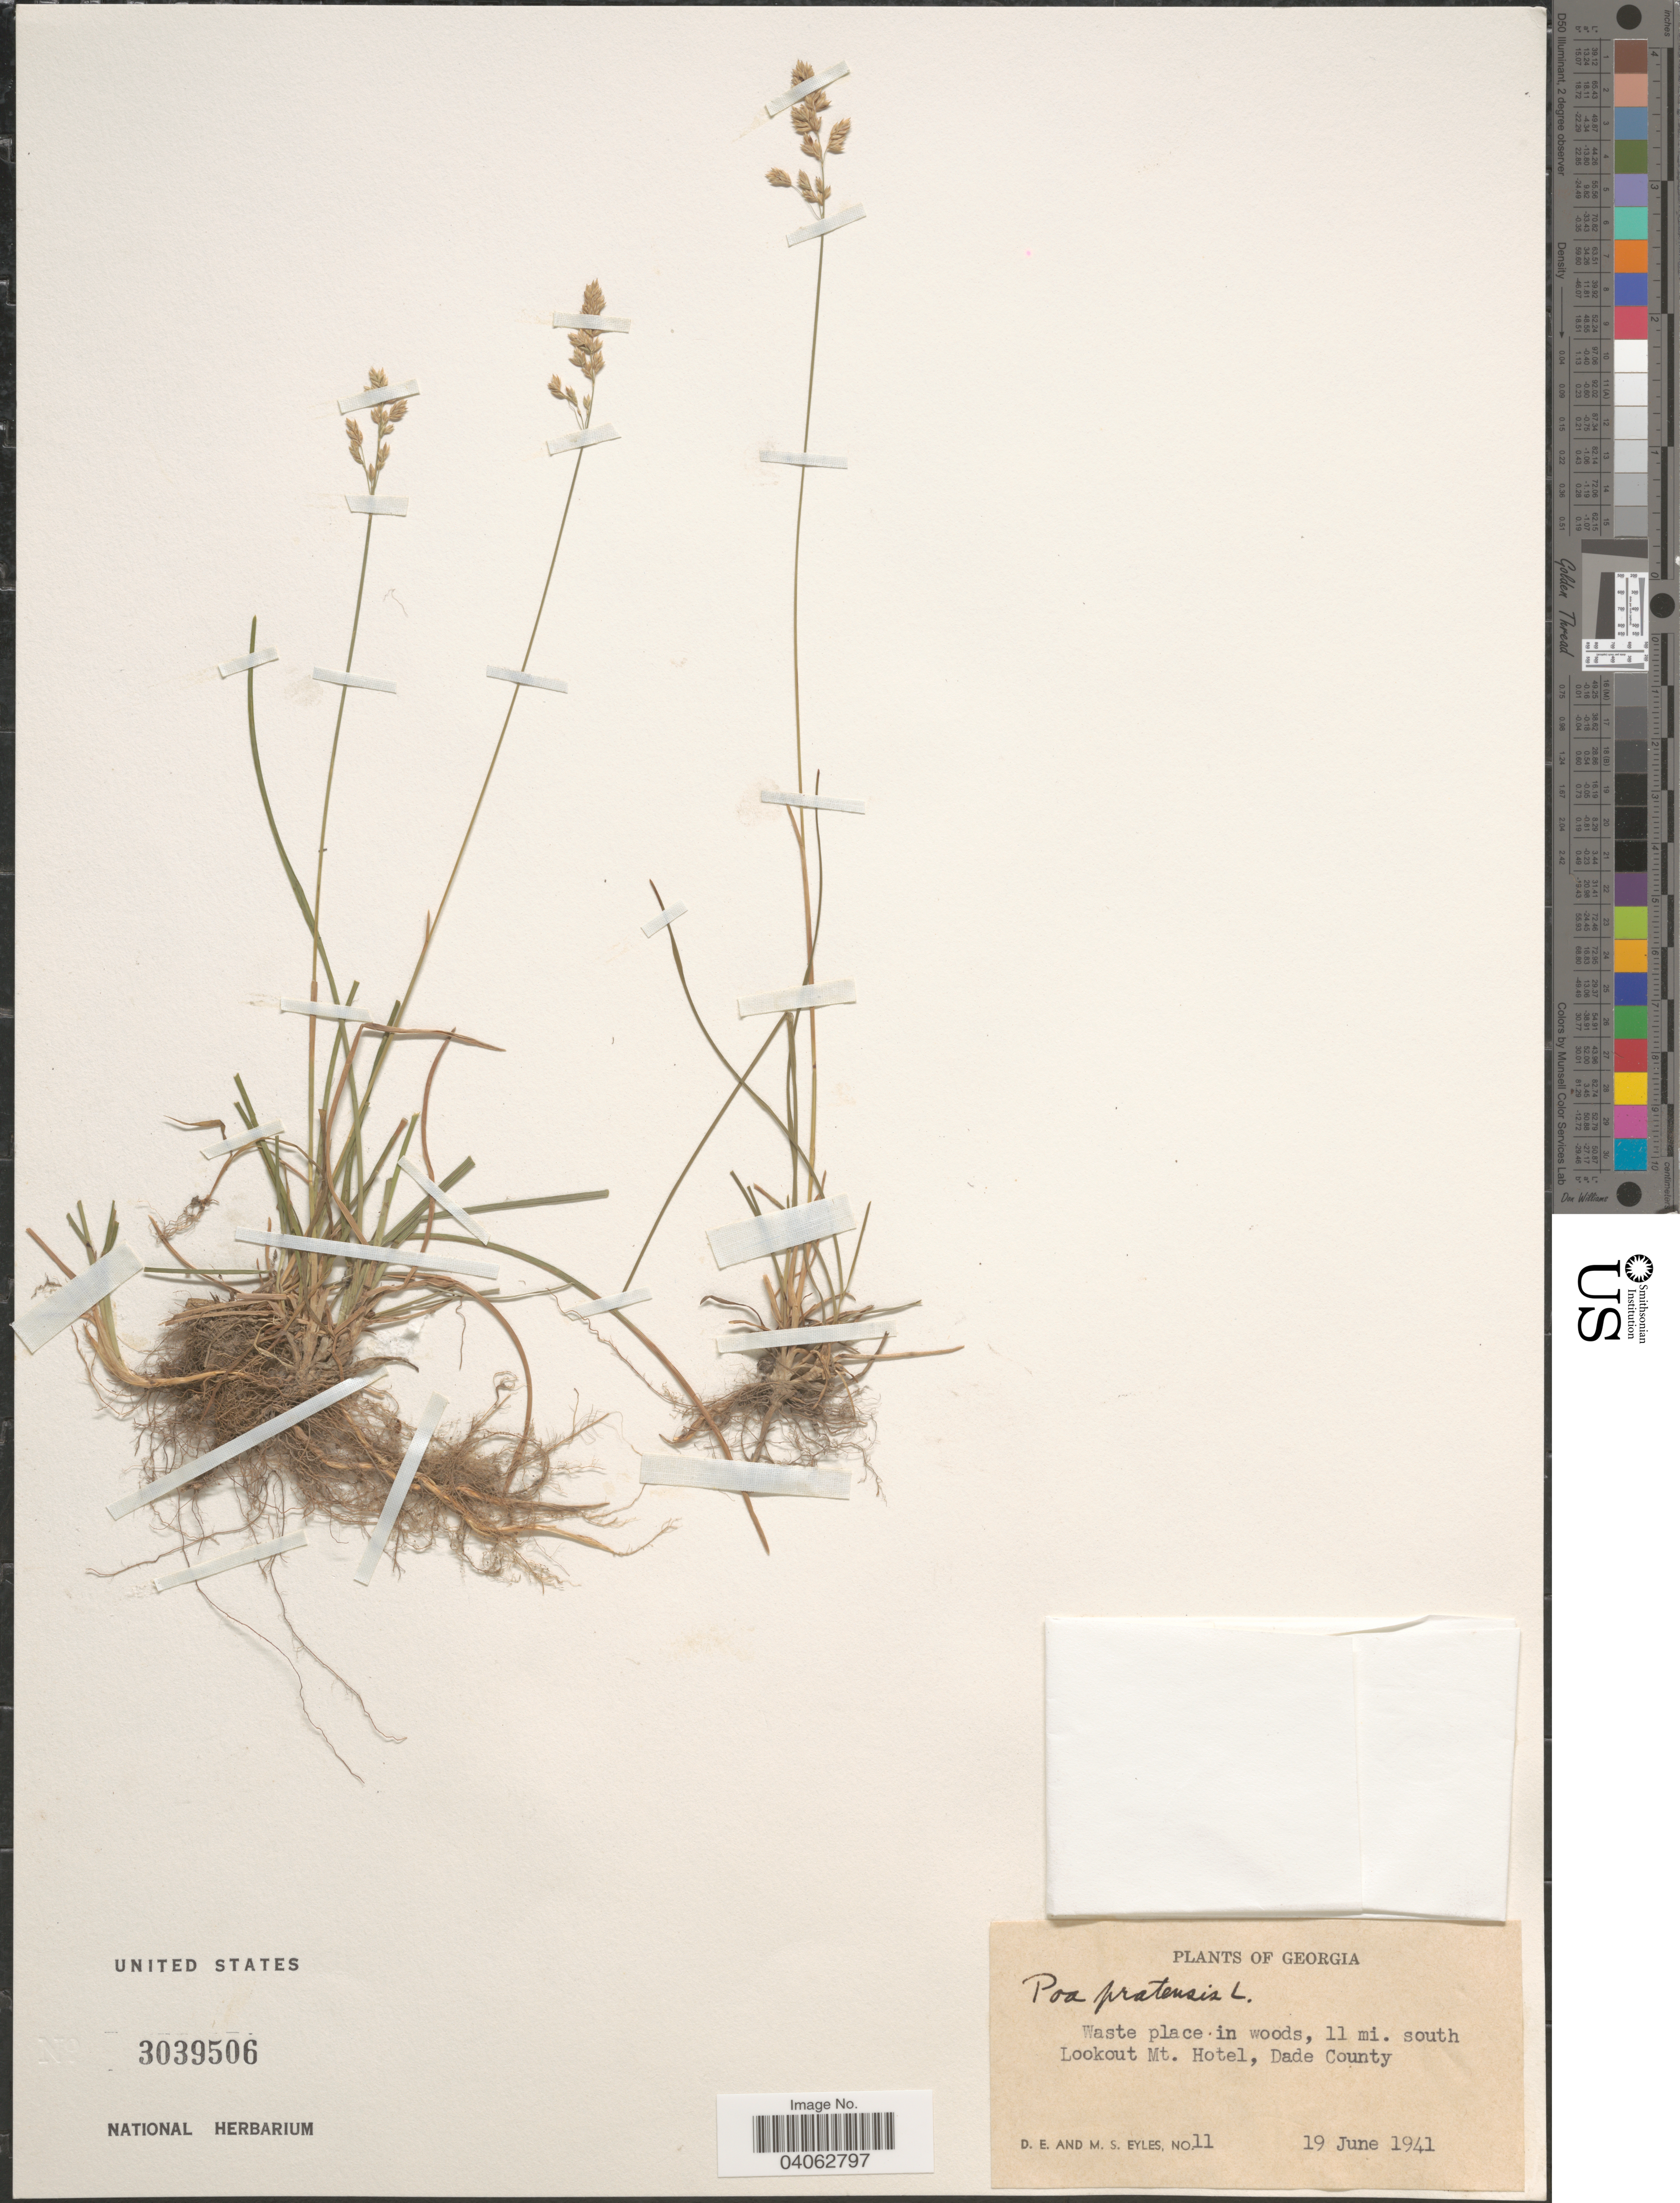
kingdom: Plantae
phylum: Tracheophyta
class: Liliopsida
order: Poales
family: Poaceae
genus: Poa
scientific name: Poa pratensis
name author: L.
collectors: D. Eyles & M. Eyles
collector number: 11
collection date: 1941-06-19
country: United States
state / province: Georgia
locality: Waste place in woods, 11 mi. south Lookout Mt. Hotel, Dade County.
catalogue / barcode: US 3039506